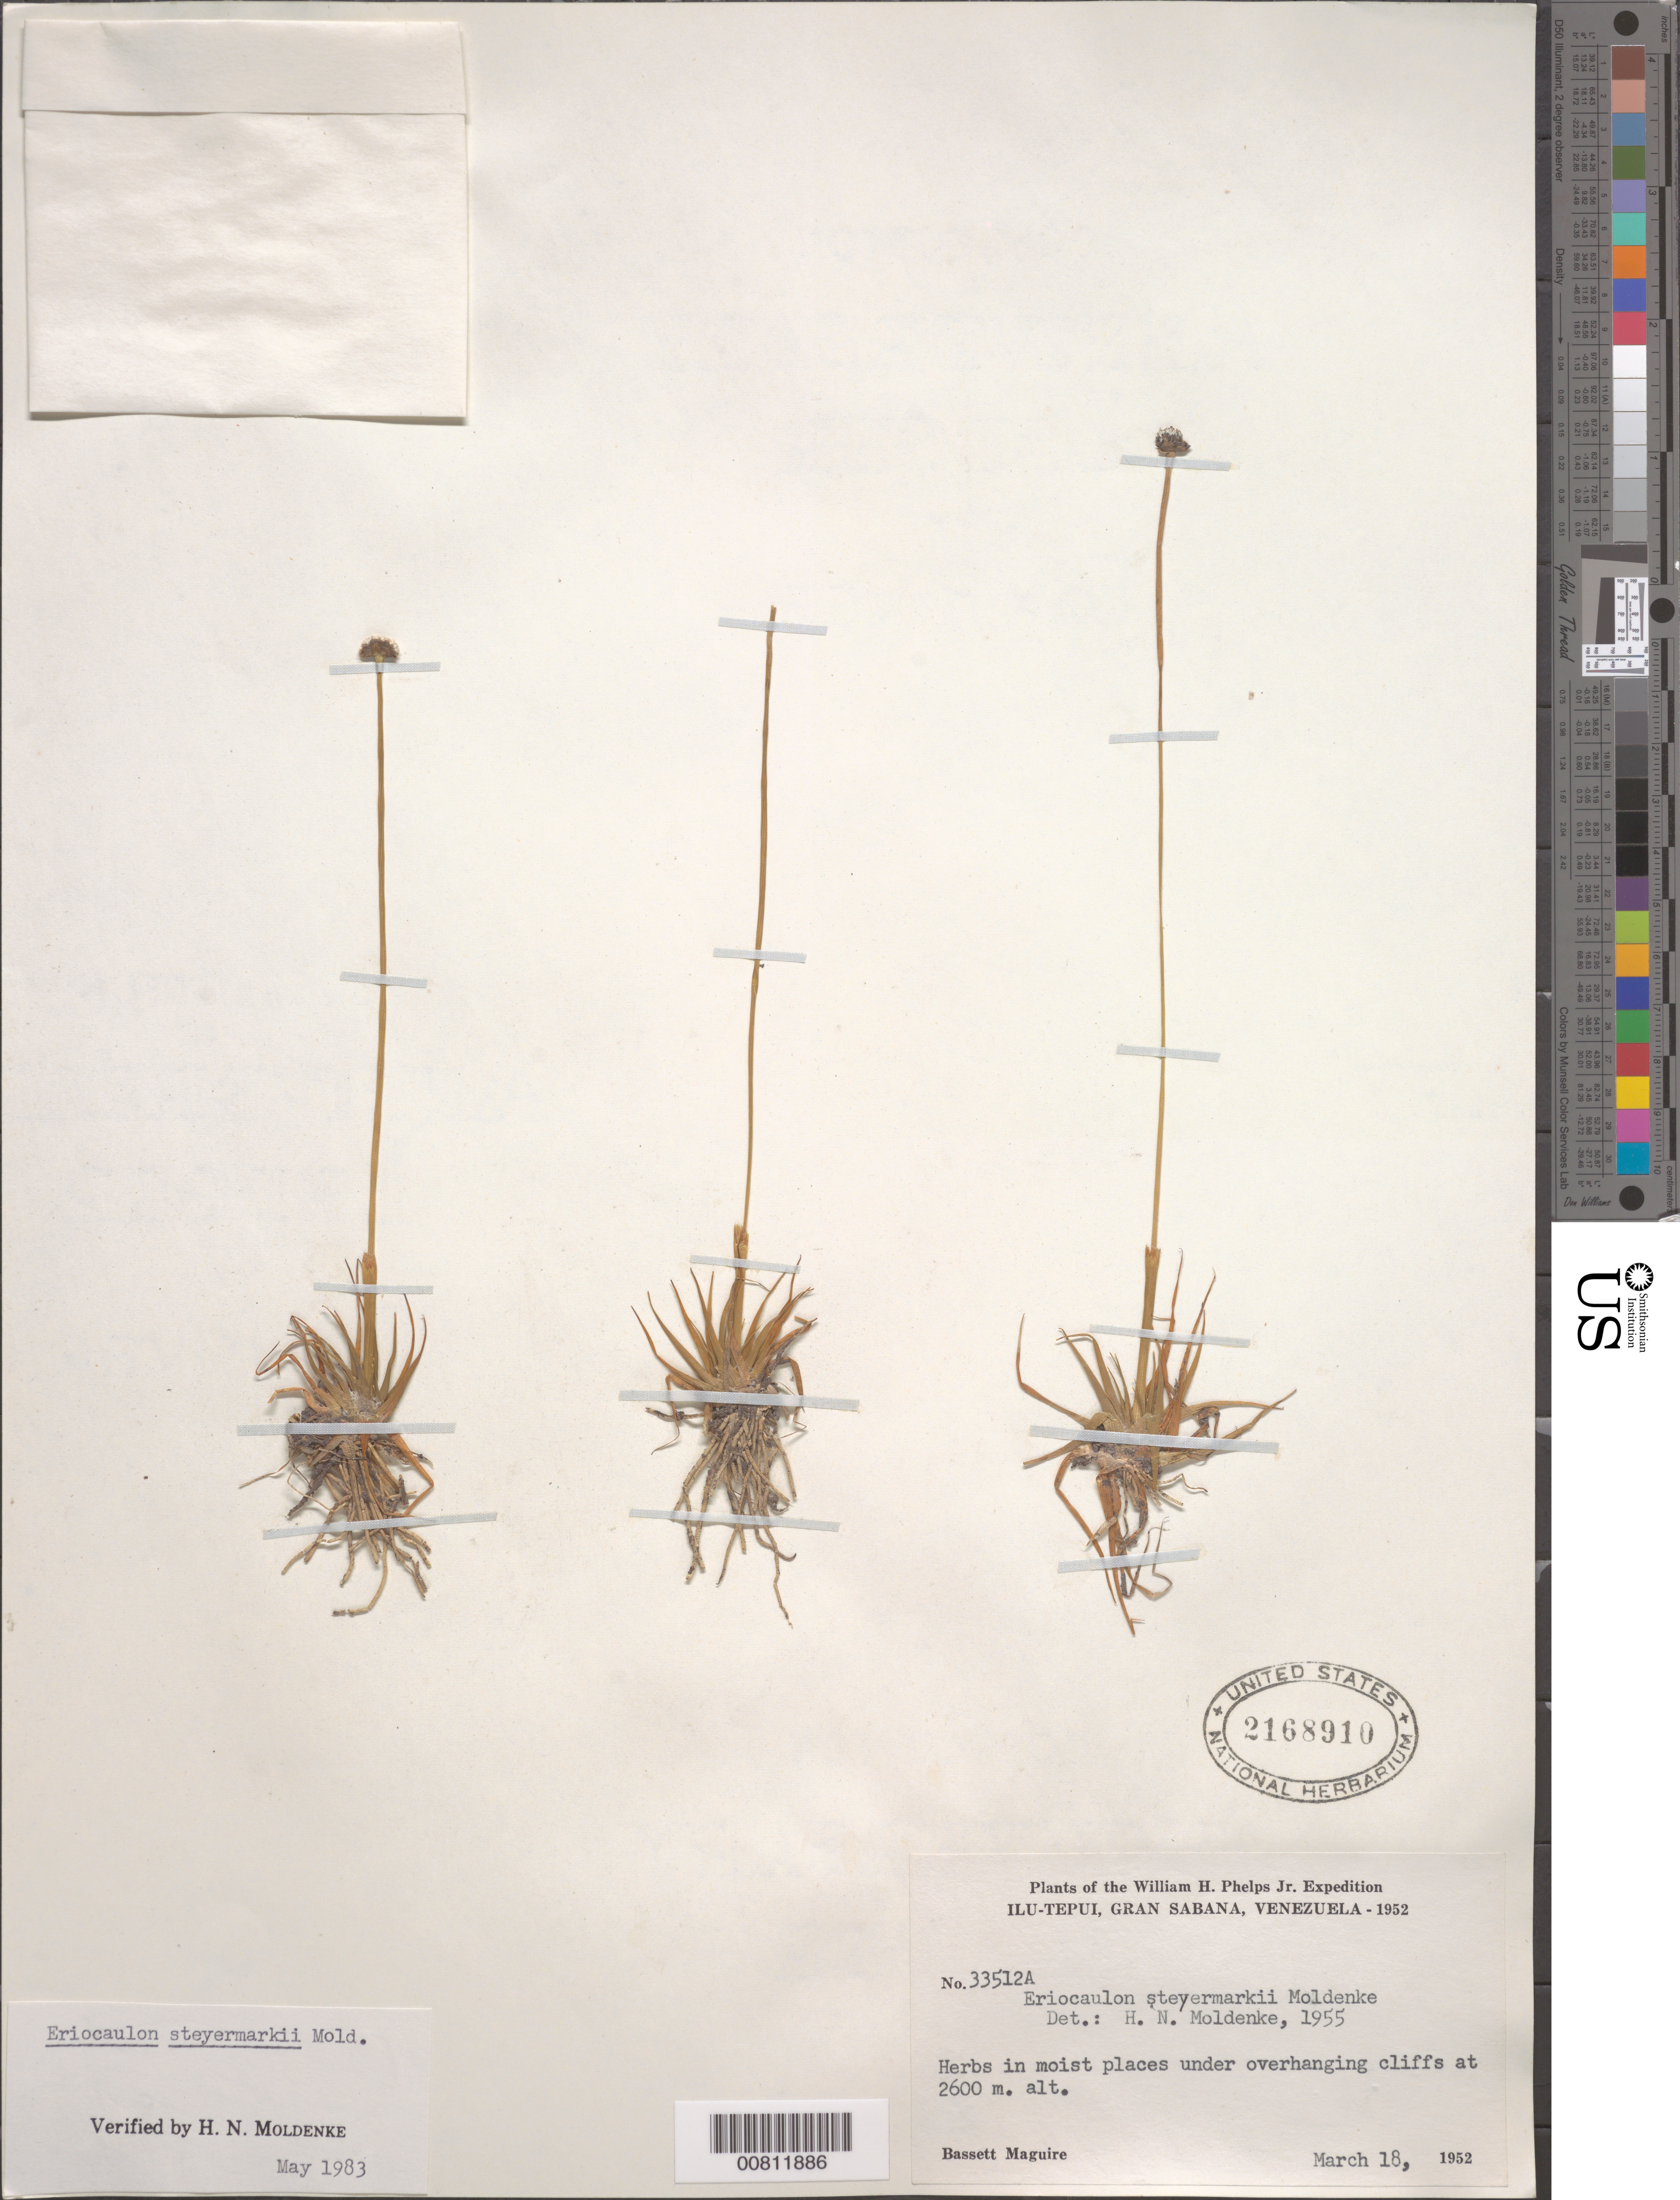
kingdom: Plantae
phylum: Tracheophyta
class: Liliopsida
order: Poales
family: Eriocaulaceae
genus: Eriocaulon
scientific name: Eriocaulon steyermarkii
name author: Moldenke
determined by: Moldenke, H. N.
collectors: B. Maguire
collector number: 33512 A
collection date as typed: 18-Mar-52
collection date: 1952-03-18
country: Venezuela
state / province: Bolívar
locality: Gran Sabana, Ilu-tepuí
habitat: Moist places under overhanging cliffs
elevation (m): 2600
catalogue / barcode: US 2168910